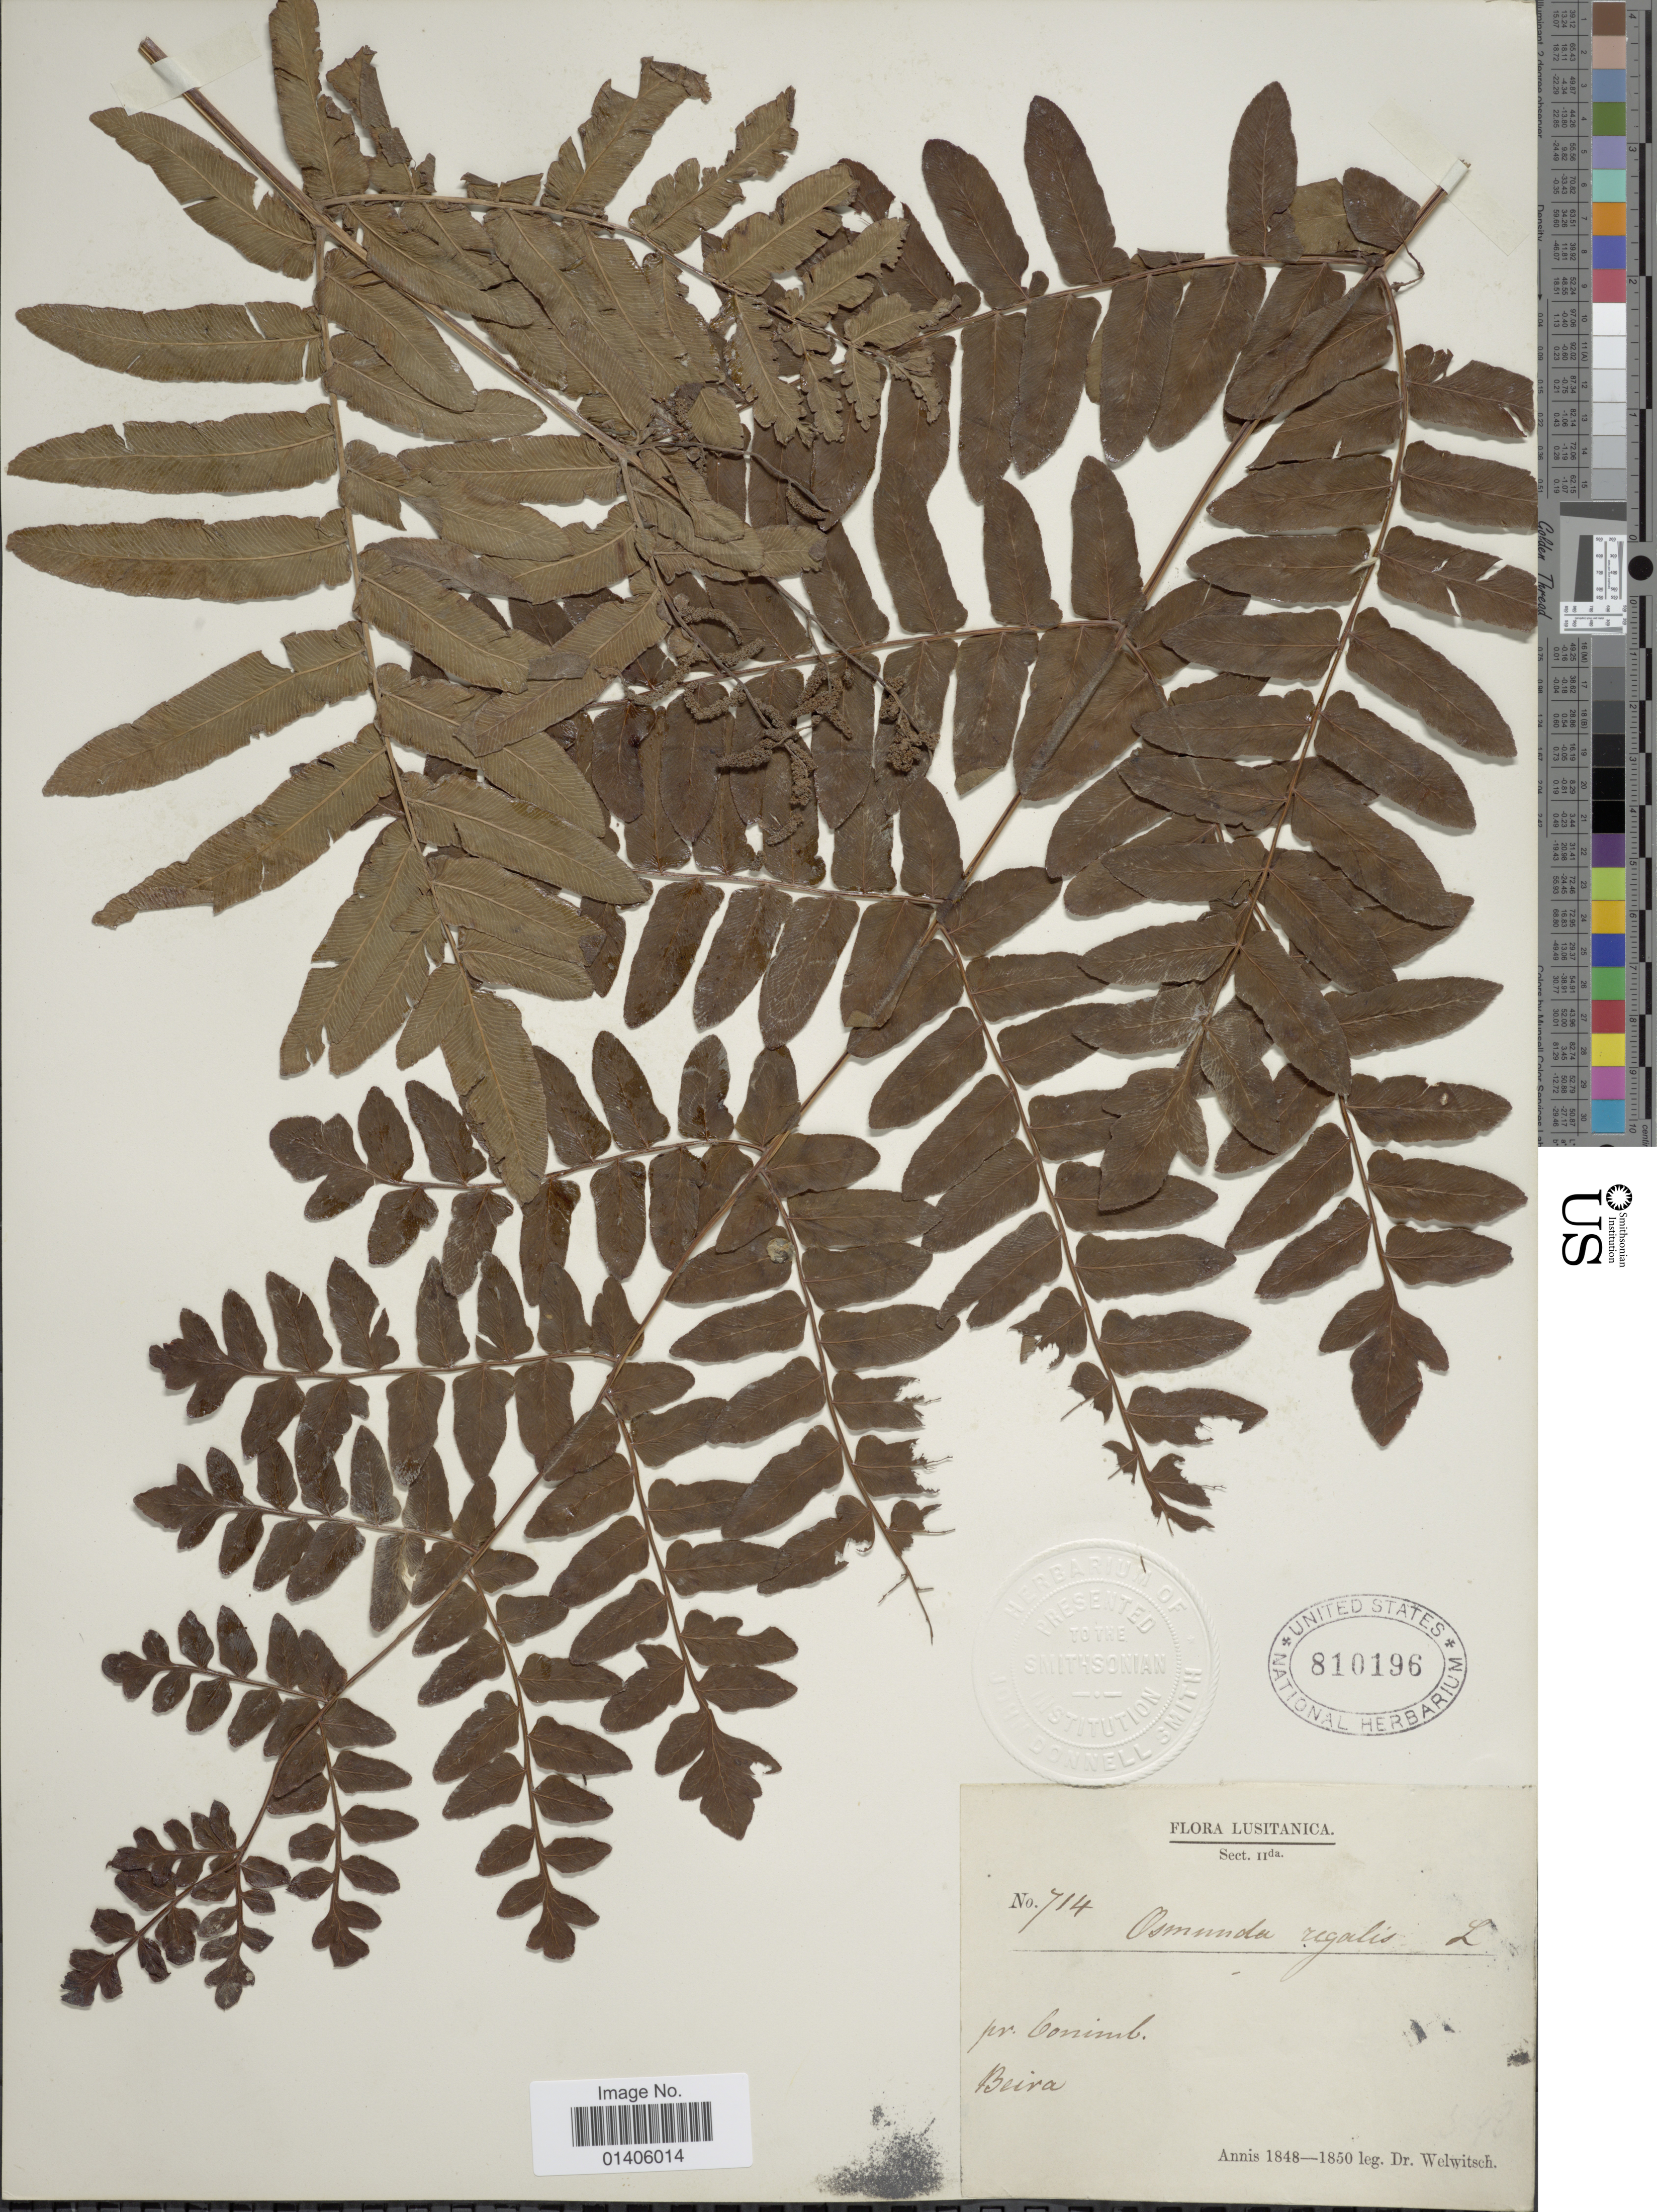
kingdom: Plantae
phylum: Tracheophyta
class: Polypodiopsida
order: Osmundales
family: Osmundaceae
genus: Osmunda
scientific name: Osmunda regalis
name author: L.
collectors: -. Welwitsch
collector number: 714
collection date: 1848/1850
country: Portugal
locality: Lusitanica, pr Conimb, beira [interpreted]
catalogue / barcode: US 810196